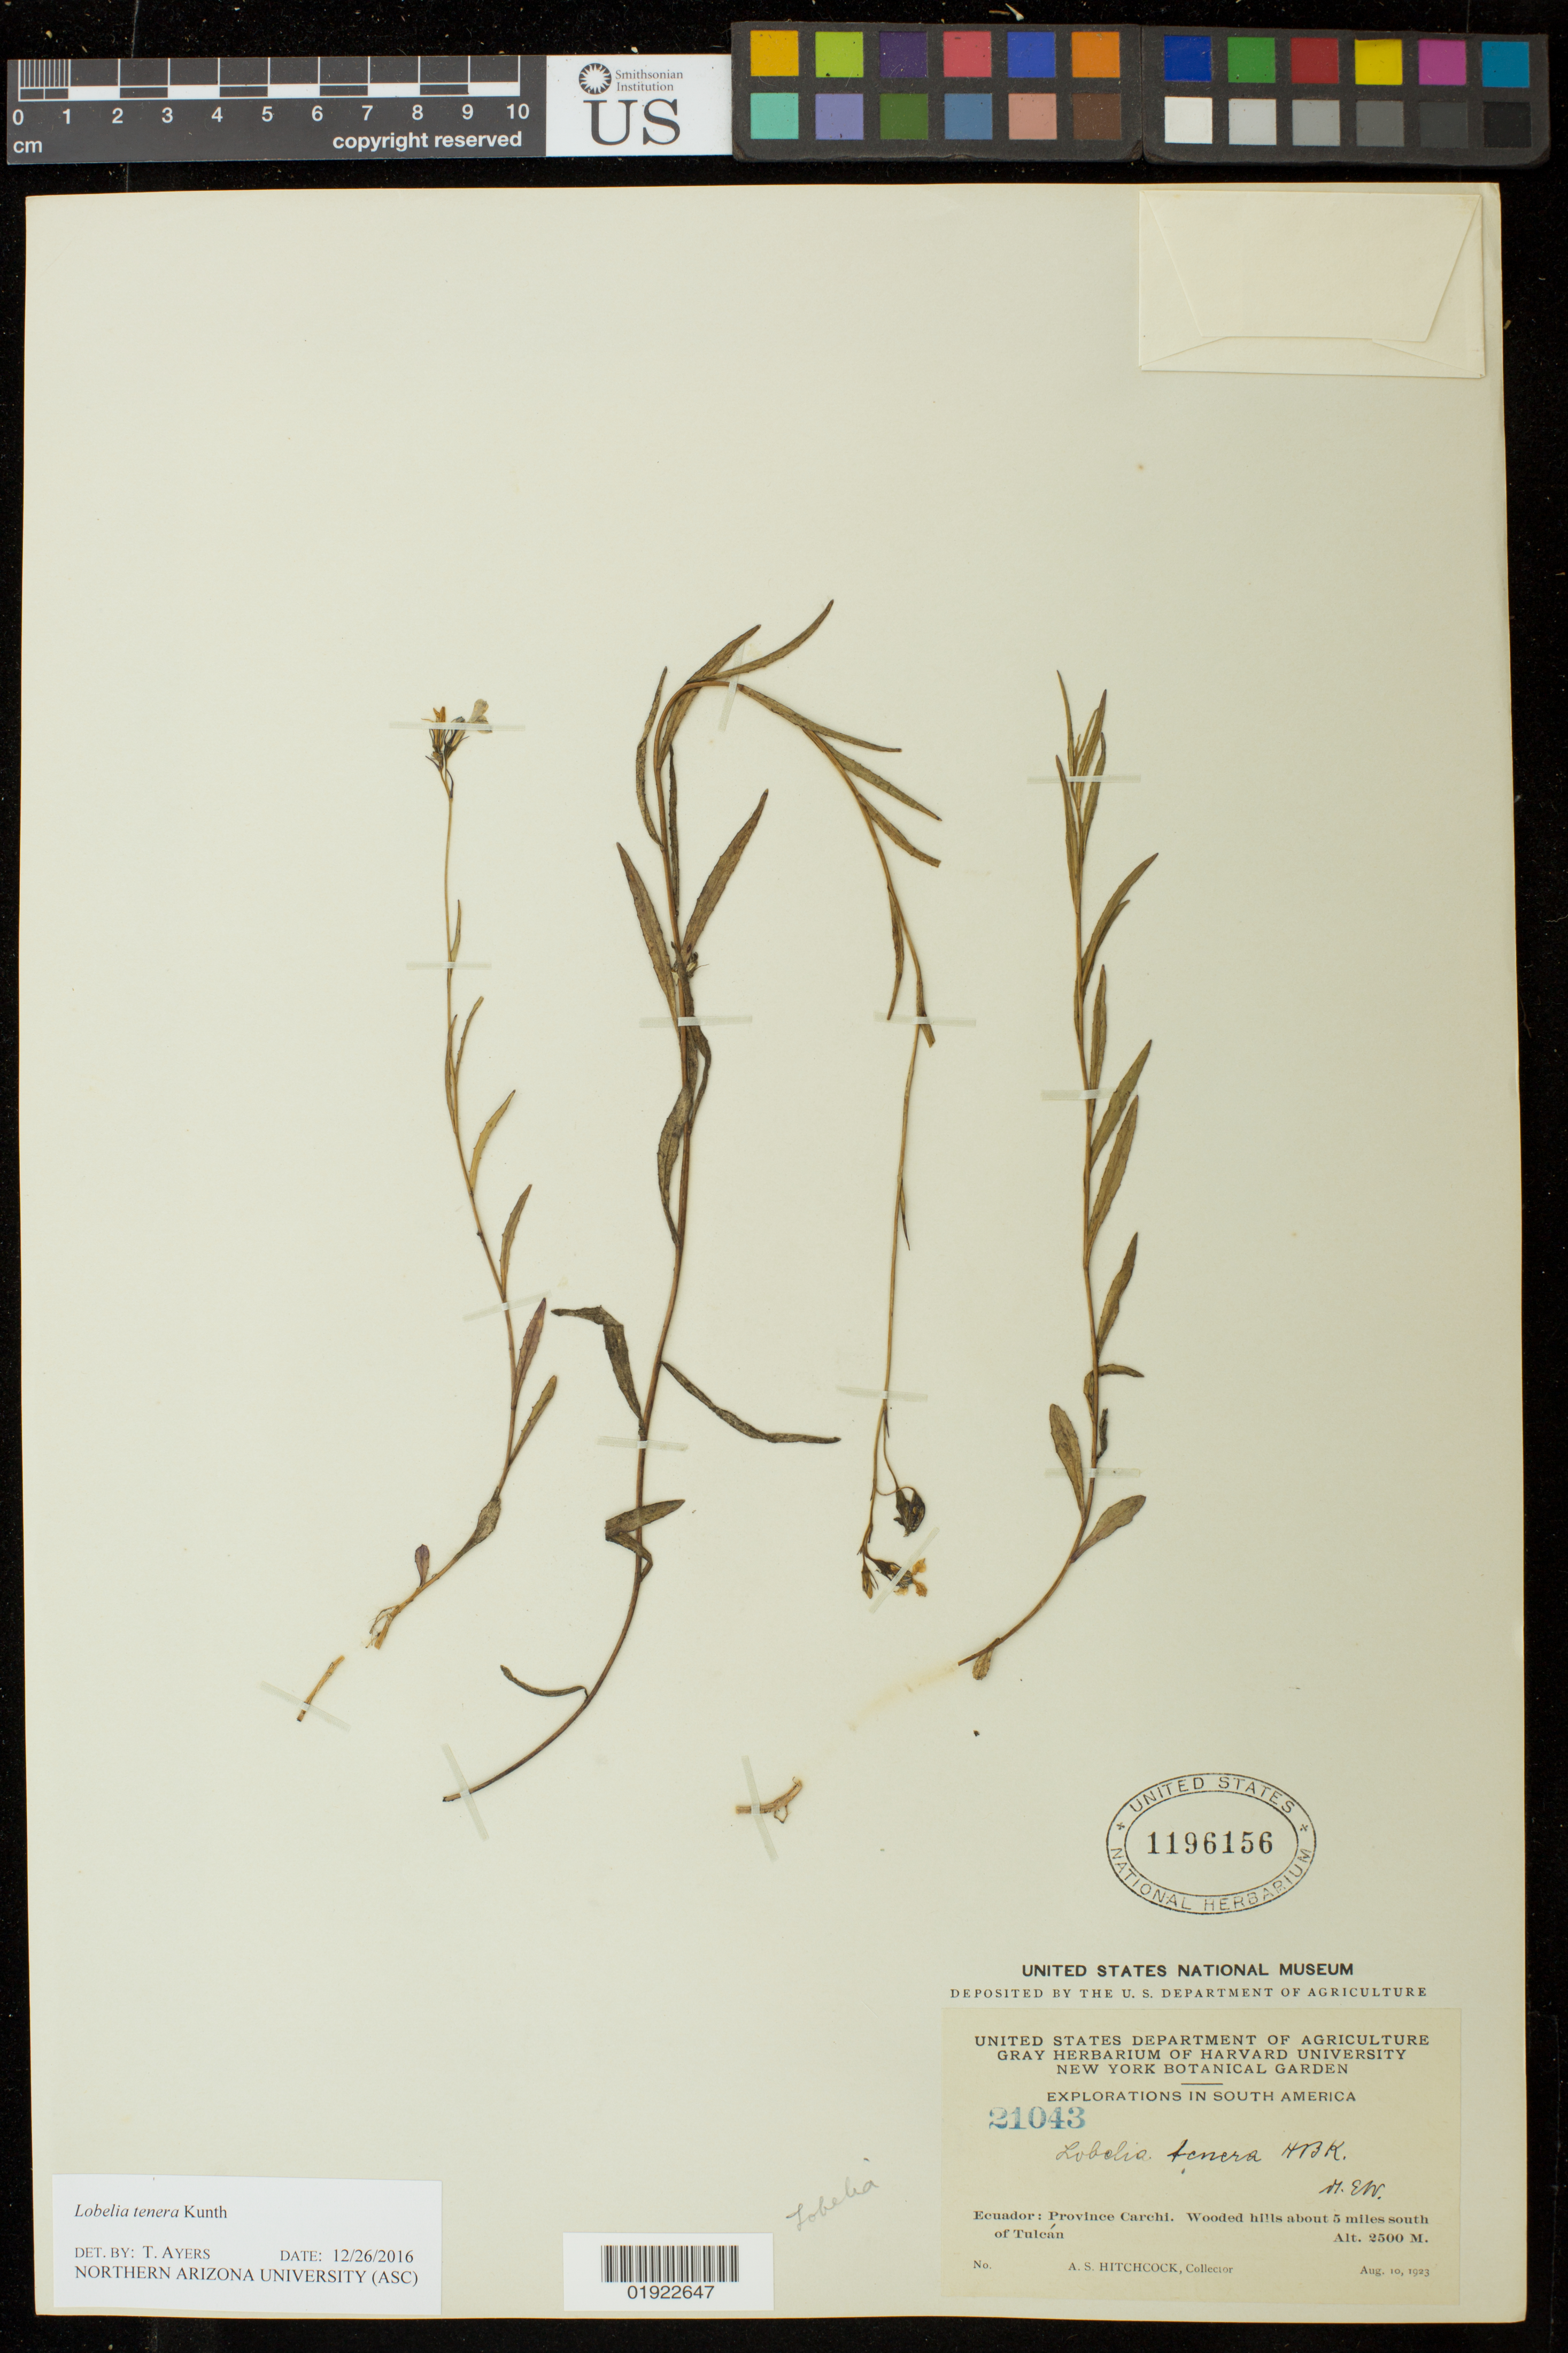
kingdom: Plantae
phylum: Tracheophyta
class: Magnoliopsida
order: Asterales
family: Campanulaceae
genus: Lobelia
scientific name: Lobelia tenera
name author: Kunth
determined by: Ayers, Tina J.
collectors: A. S. Hitchcock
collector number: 21043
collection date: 1923-08-10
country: Ecuador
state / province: Carchi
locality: Wooded hills about 5 miles south of Tulcan.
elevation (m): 2500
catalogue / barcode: US 1196156